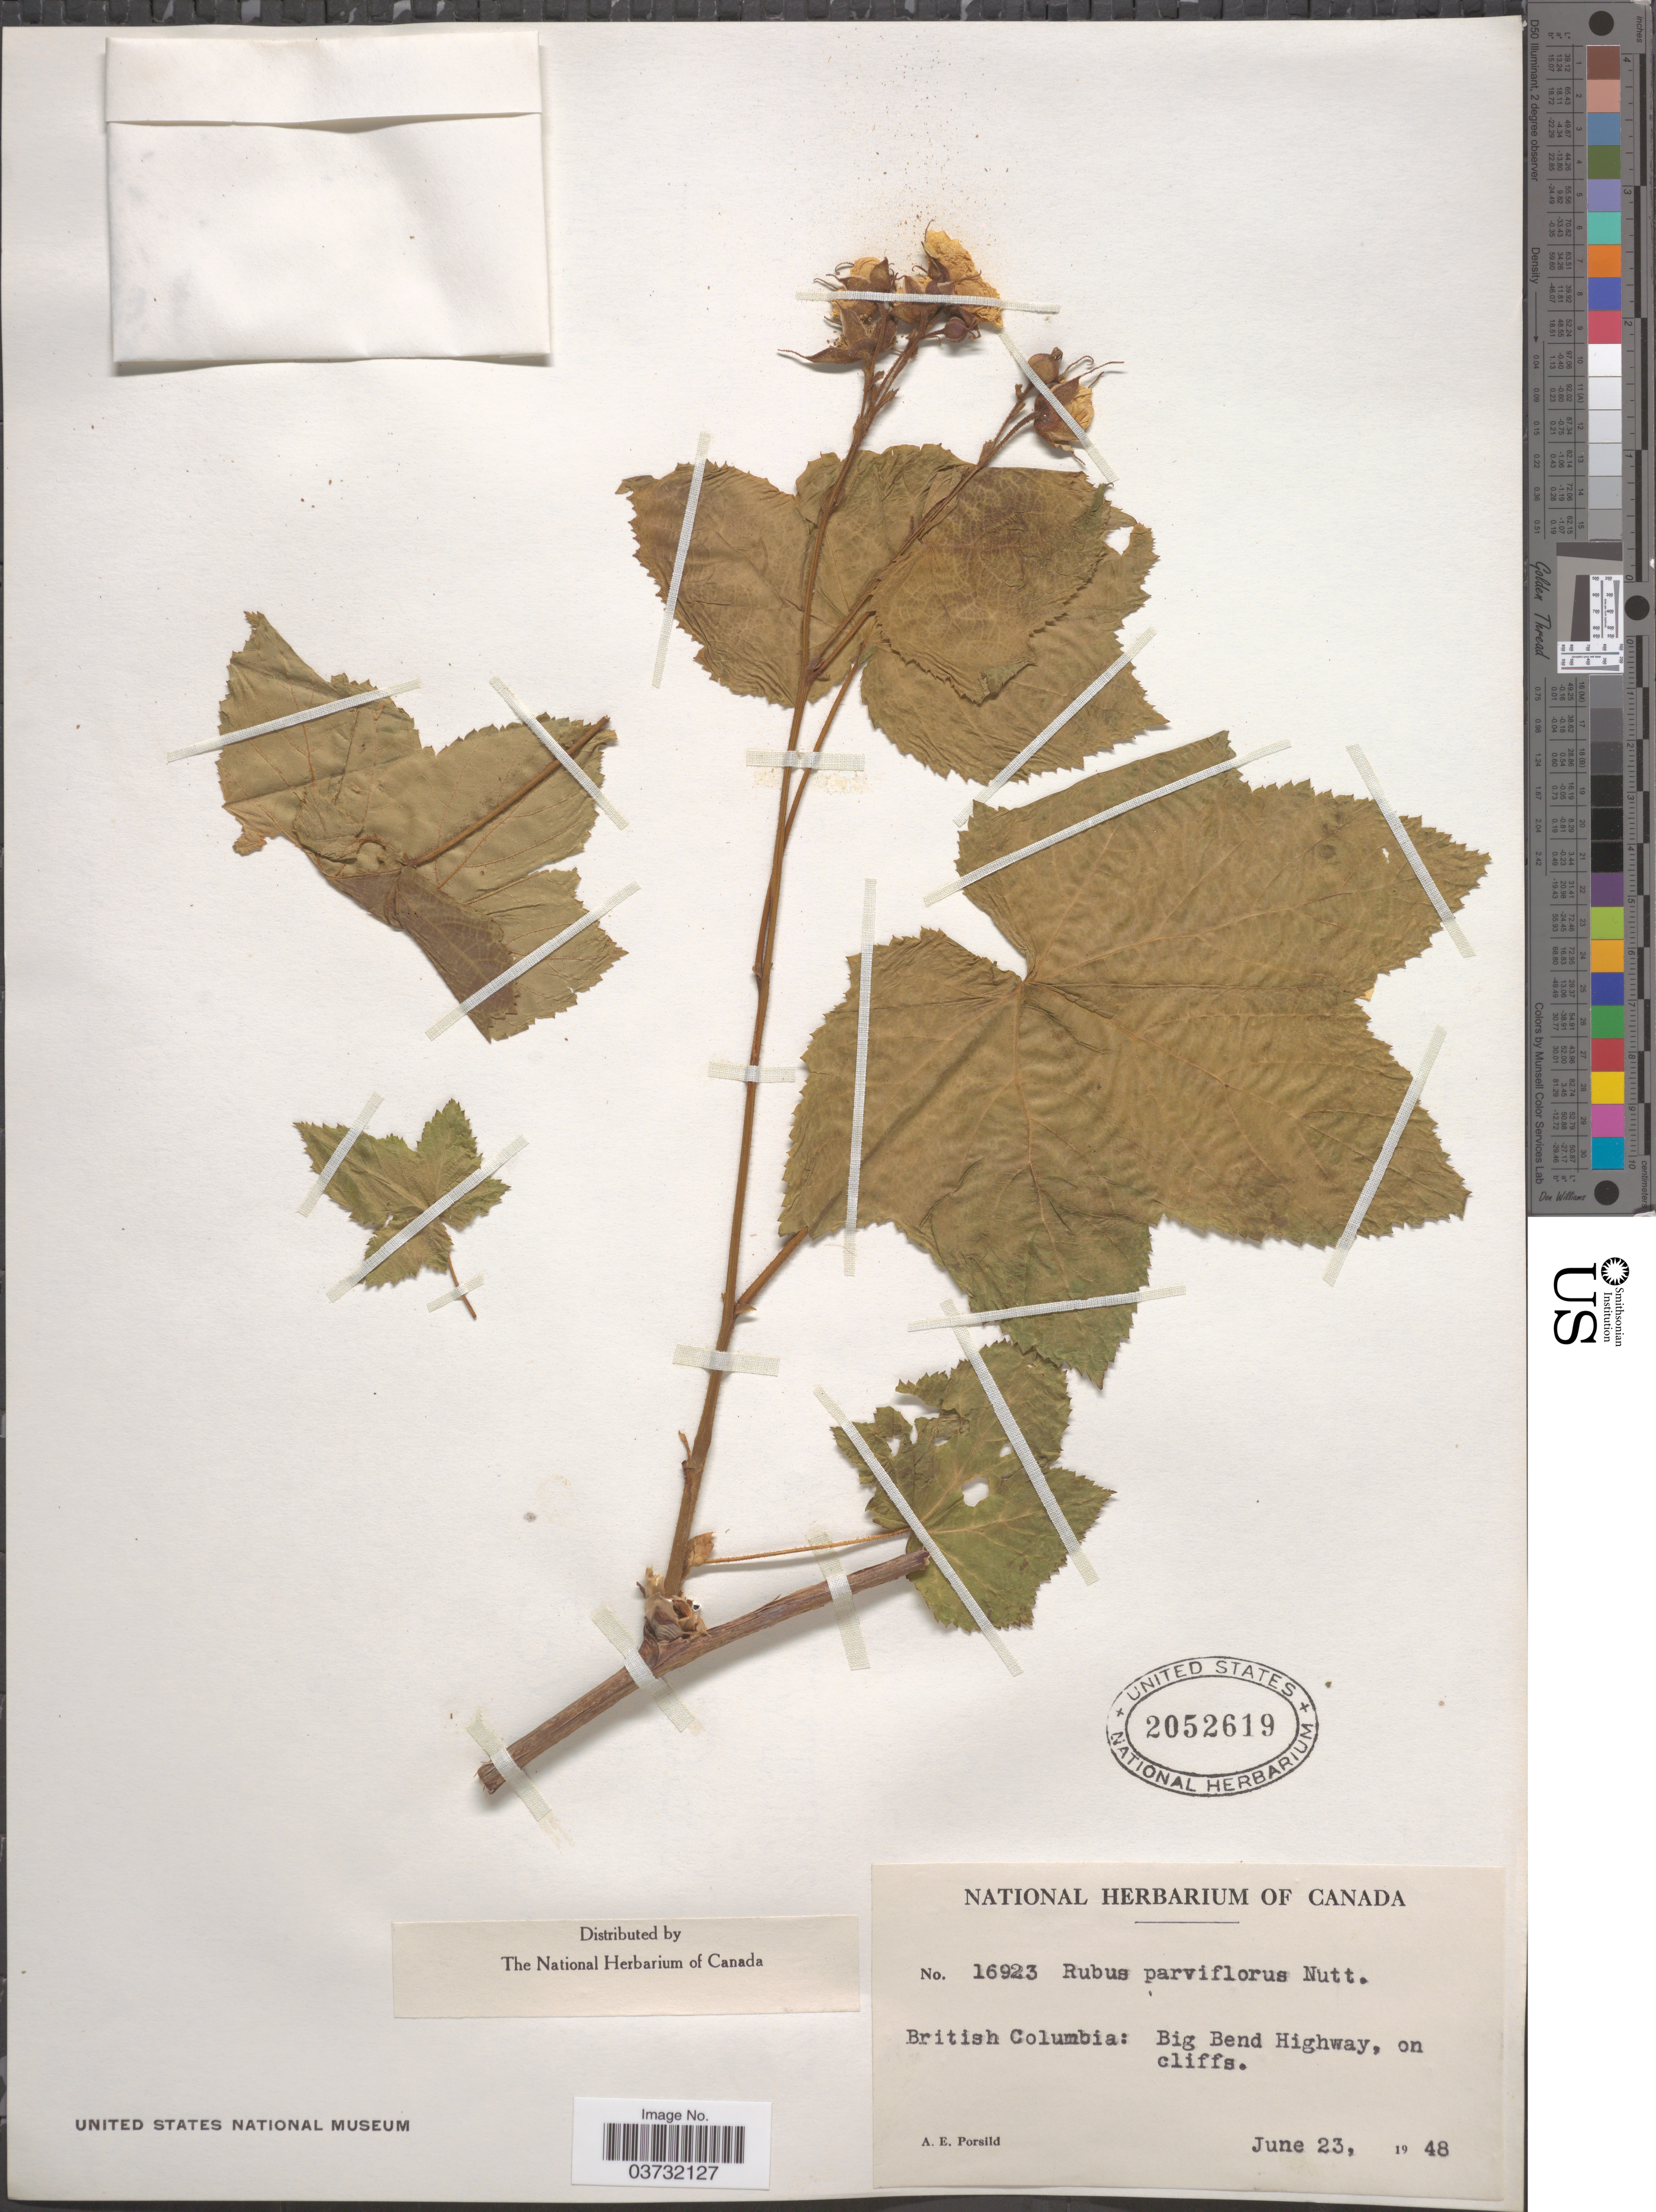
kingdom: Plantae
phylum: Tracheophyta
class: Magnoliopsida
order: Rosales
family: Rosaceae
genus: Rubus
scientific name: Rubus parviflorus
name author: Nutt.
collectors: A. E. Porsild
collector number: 16923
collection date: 1948-06-23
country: Canada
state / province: British Columbia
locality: Big Bend Highway, on cliffs.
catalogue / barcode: US 2052619